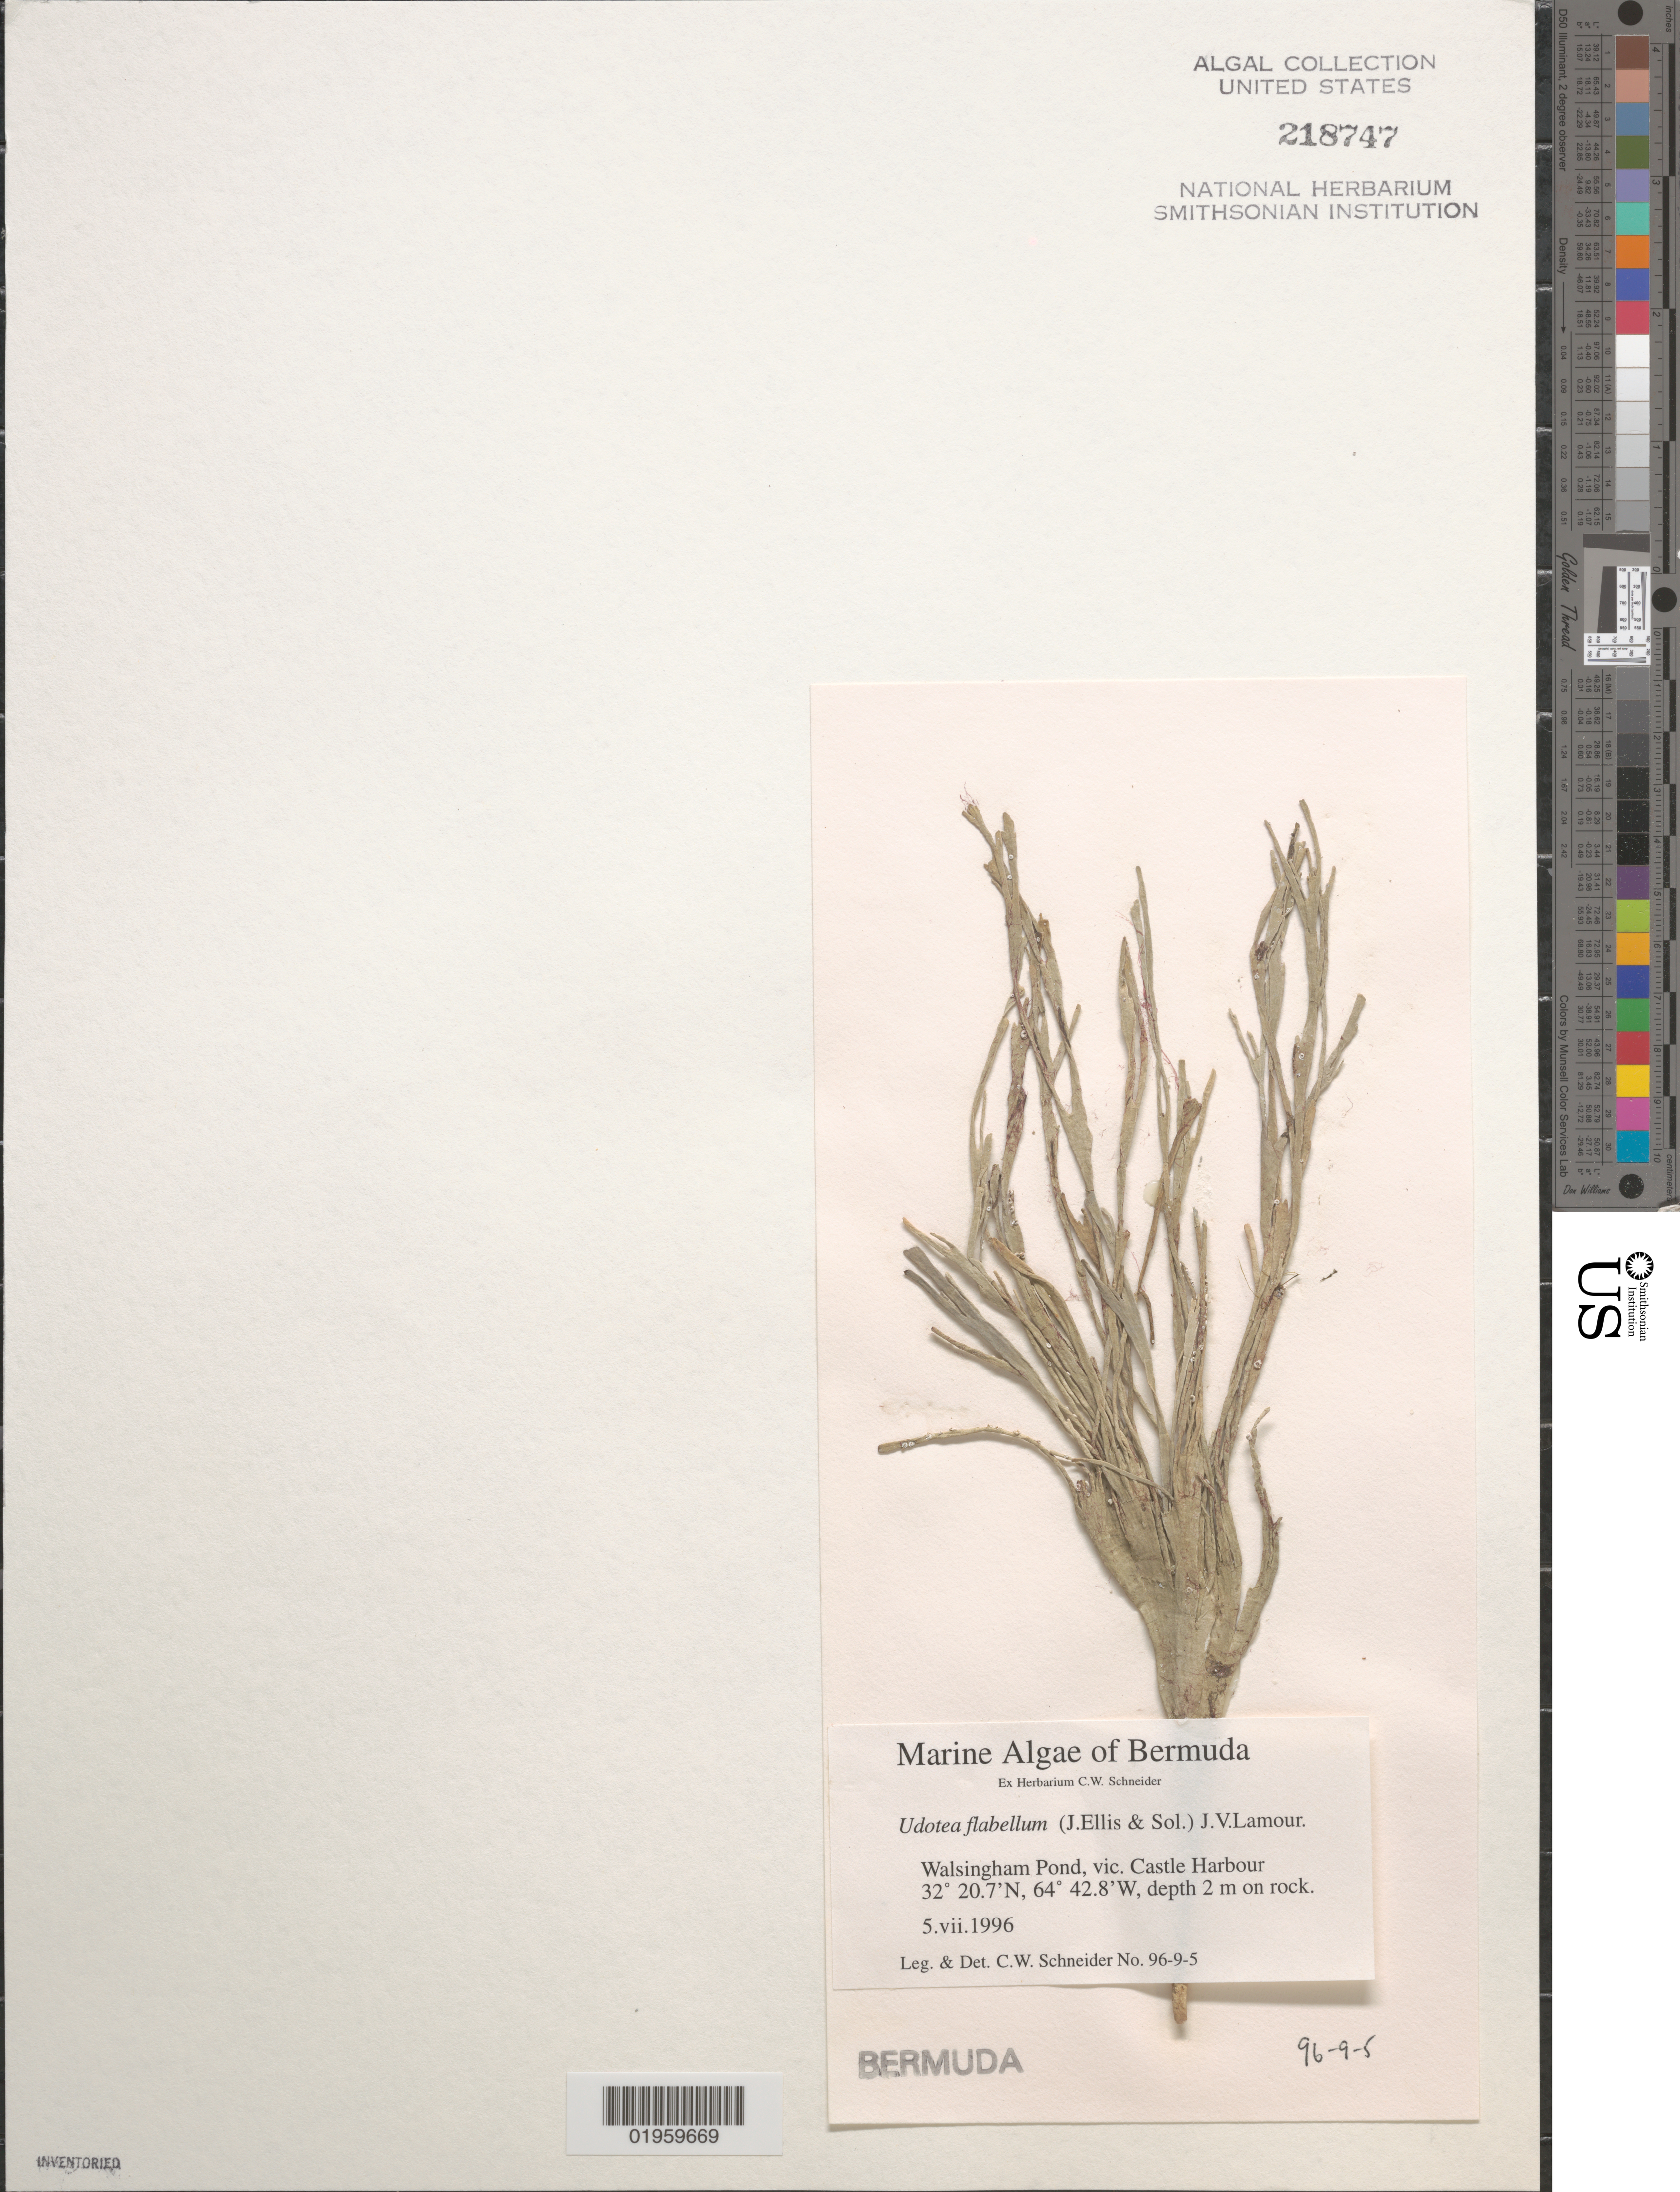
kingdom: Plantae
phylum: Chlorophyta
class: Ulvophyceae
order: Bryopsidales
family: Udoteaceae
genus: Udotea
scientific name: Udotea flabellum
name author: (J. Ellis & Sol.) M. Howe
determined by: Schneider, C. W.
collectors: C. W. Schneider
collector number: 96-9-5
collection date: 1996-07-05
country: Bermuda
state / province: Hamilton Parish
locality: Walsingham Pond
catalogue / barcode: US 218747